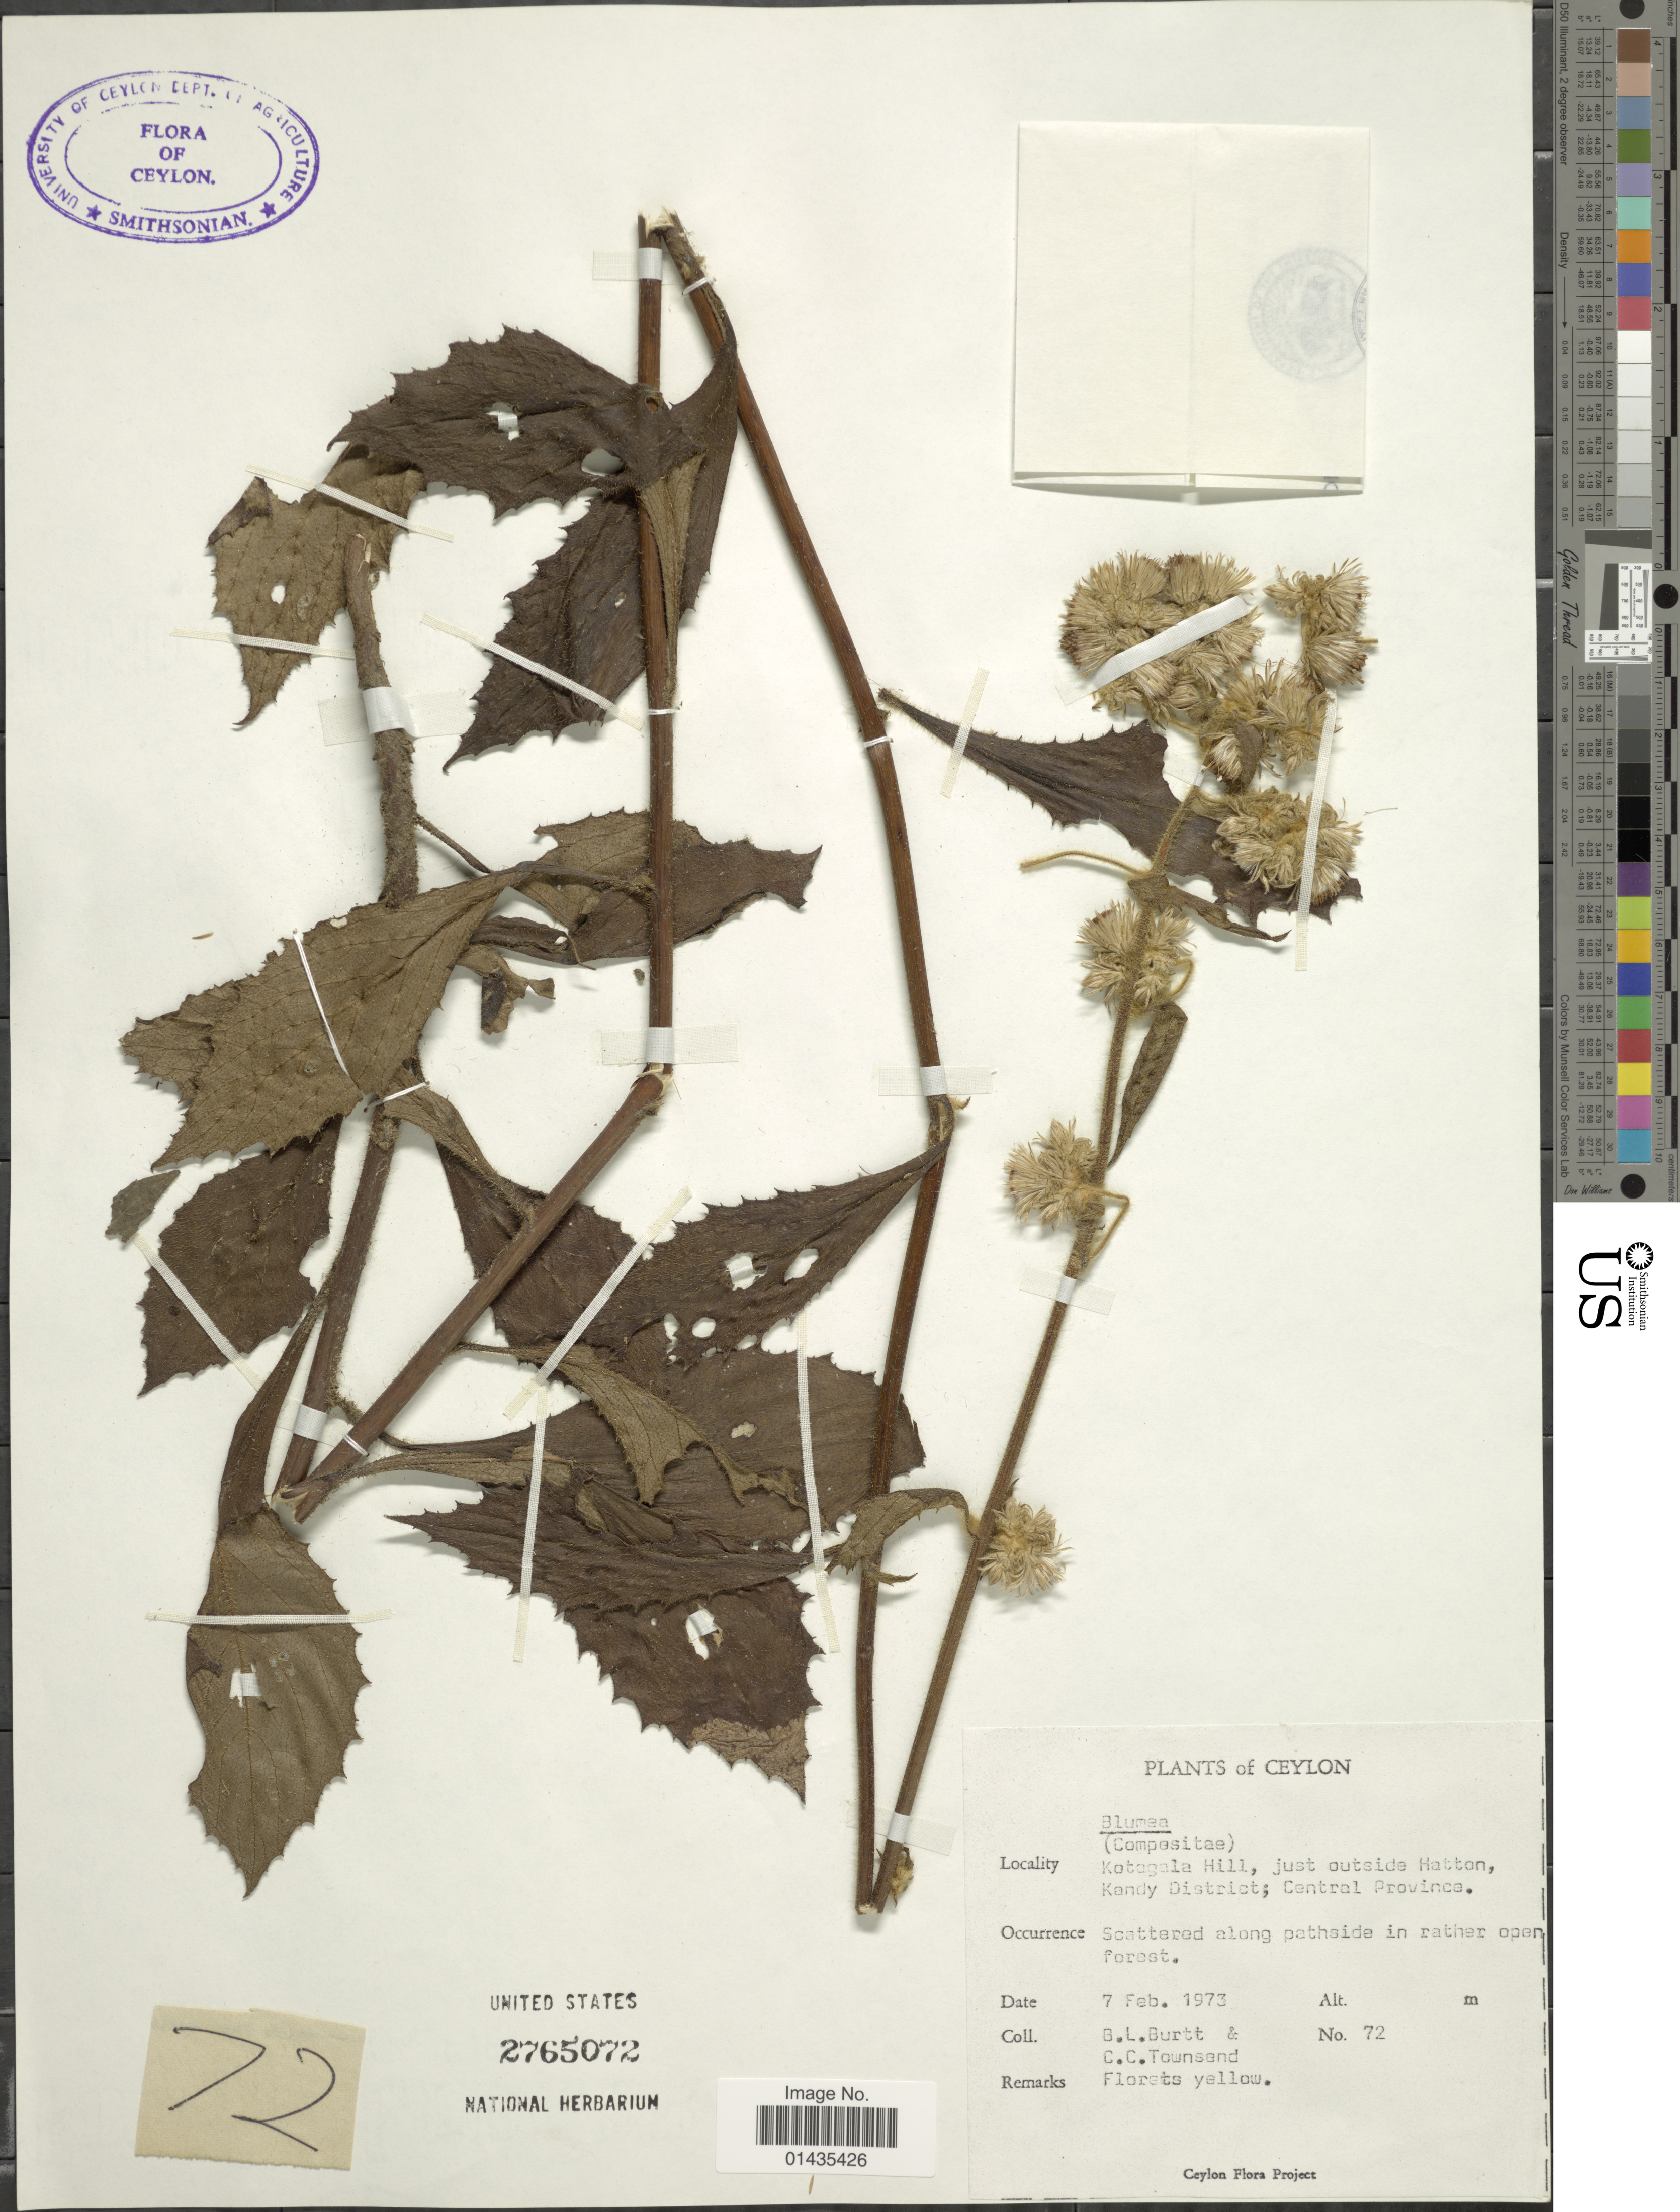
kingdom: Plantae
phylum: Tracheophyta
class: Magnoliopsida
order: Asterales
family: Asteraceae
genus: Blumea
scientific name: Blumea sp.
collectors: B. L. Burtt & C. C. Townsend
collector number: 72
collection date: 1973-02-07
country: Sri Lanka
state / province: Central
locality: Kotagala Hill, just outside Hatton, Kandy District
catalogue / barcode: US 2765072